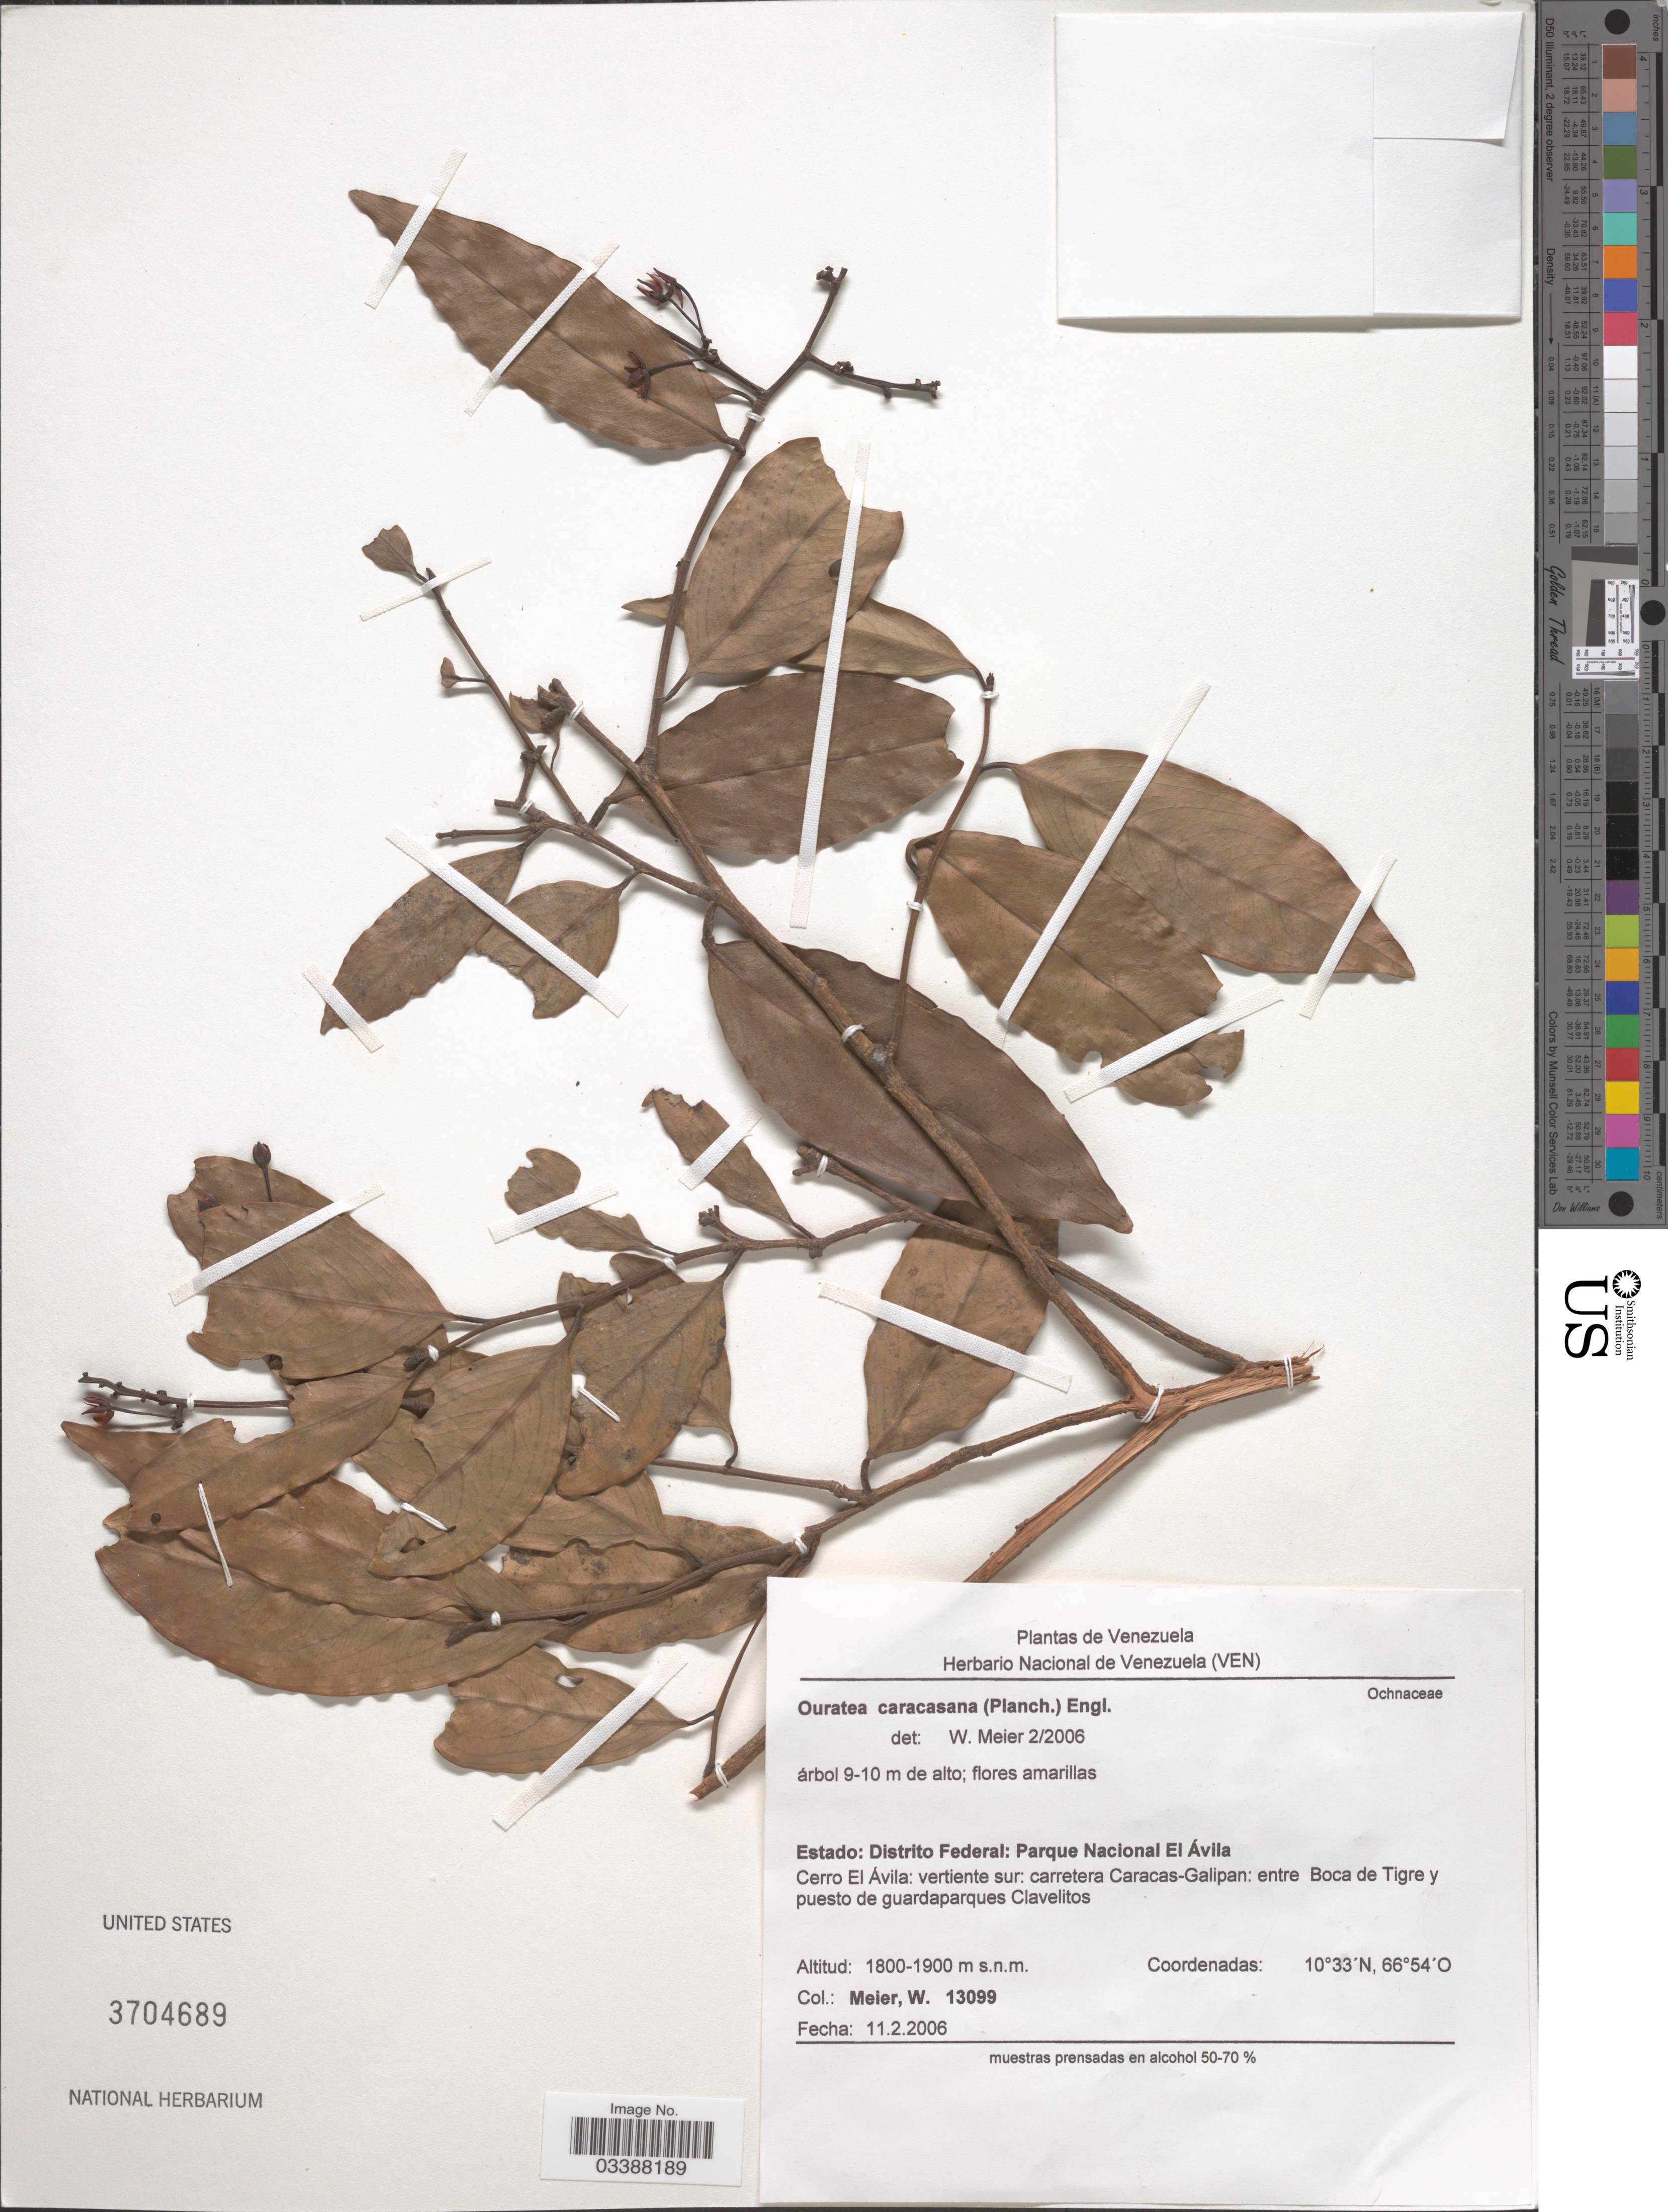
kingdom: Plantae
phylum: Tracheophyta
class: Magnoliopsida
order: Malpighiales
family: Ochnaceae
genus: Ouratea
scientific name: Ouratea caracasana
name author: (Planch.) Engl.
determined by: Meier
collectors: W. Meier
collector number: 13099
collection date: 2006-02-11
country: Venezuela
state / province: Miranda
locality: Estado: Distrito Federal: Parque Nacional El Ávila. Cerro El Ávila: vertiente sur: carretera Caracas-Galipan: entre Boca de Tigre y puesto de guardaparques Clavelitos.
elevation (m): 1800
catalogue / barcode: US 3704689